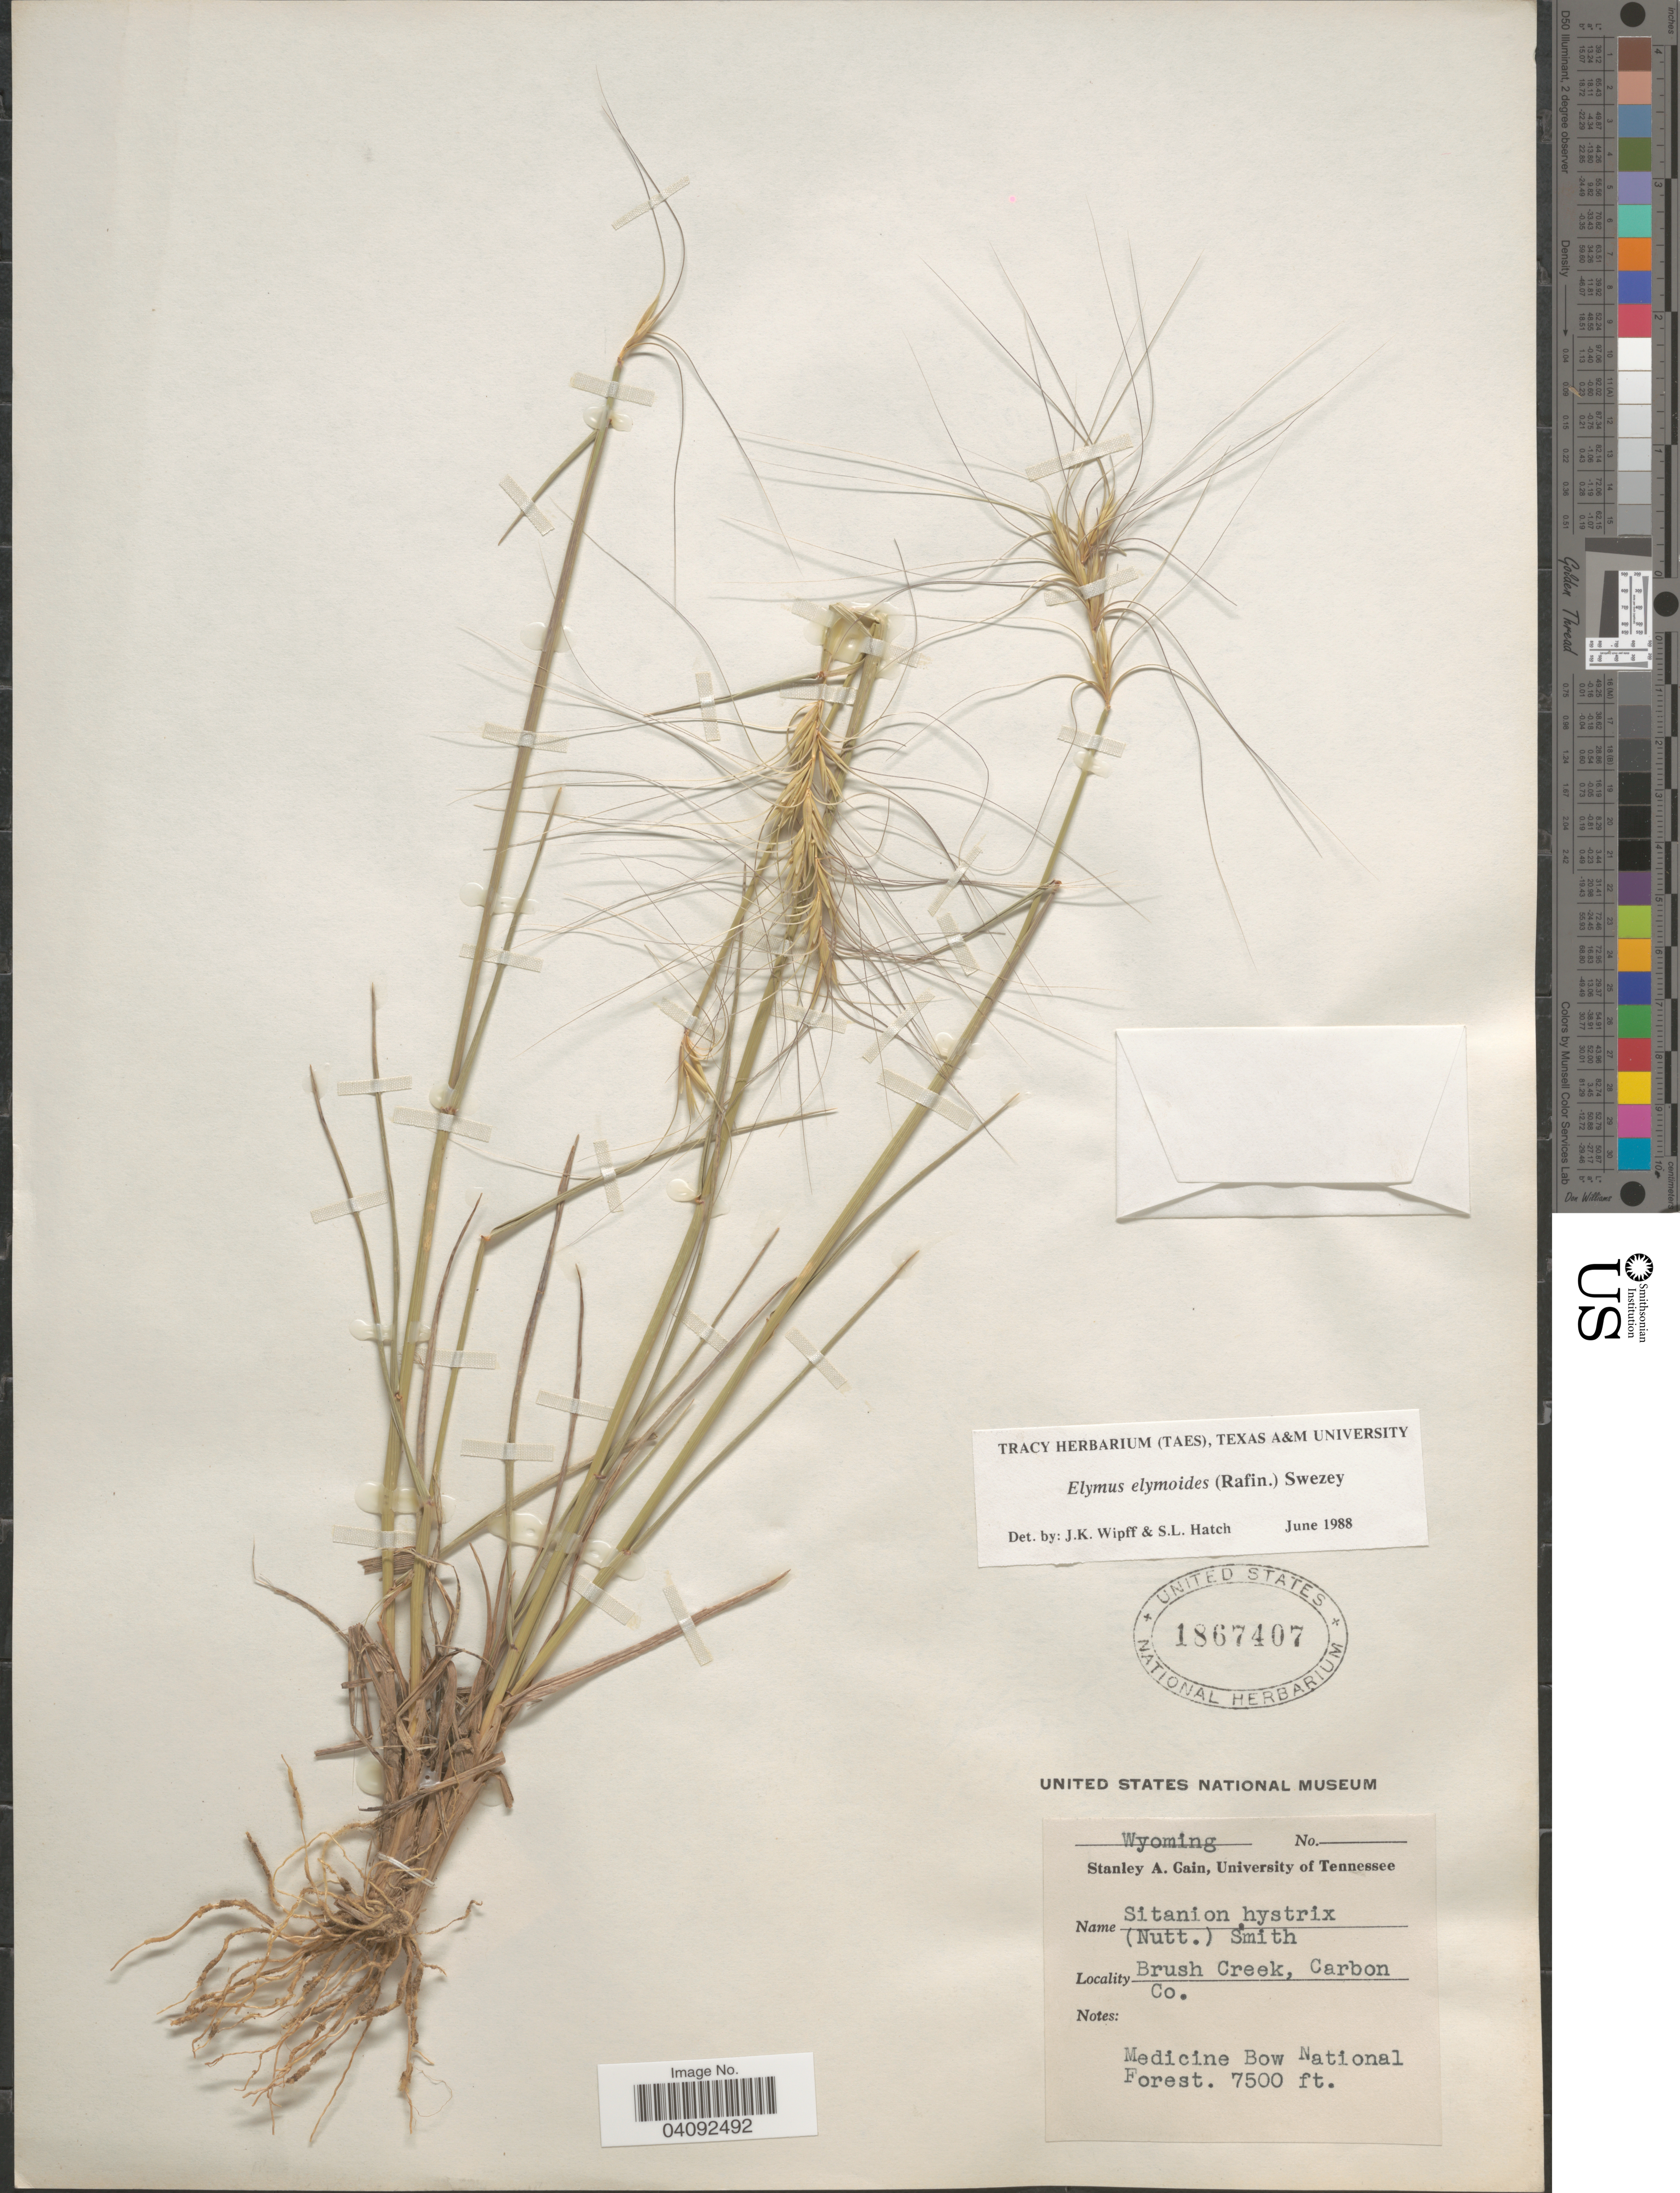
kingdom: Plantae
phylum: Tracheophyta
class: Liliopsida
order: Poales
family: Poaceae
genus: Elymus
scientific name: Elymus elymoides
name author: (Raf.) Swezey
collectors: S. A. Gain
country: United States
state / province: Wyoming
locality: Brush Creek, Carbon Co. Medicine Bow National Forest.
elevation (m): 2286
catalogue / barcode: US 1867407